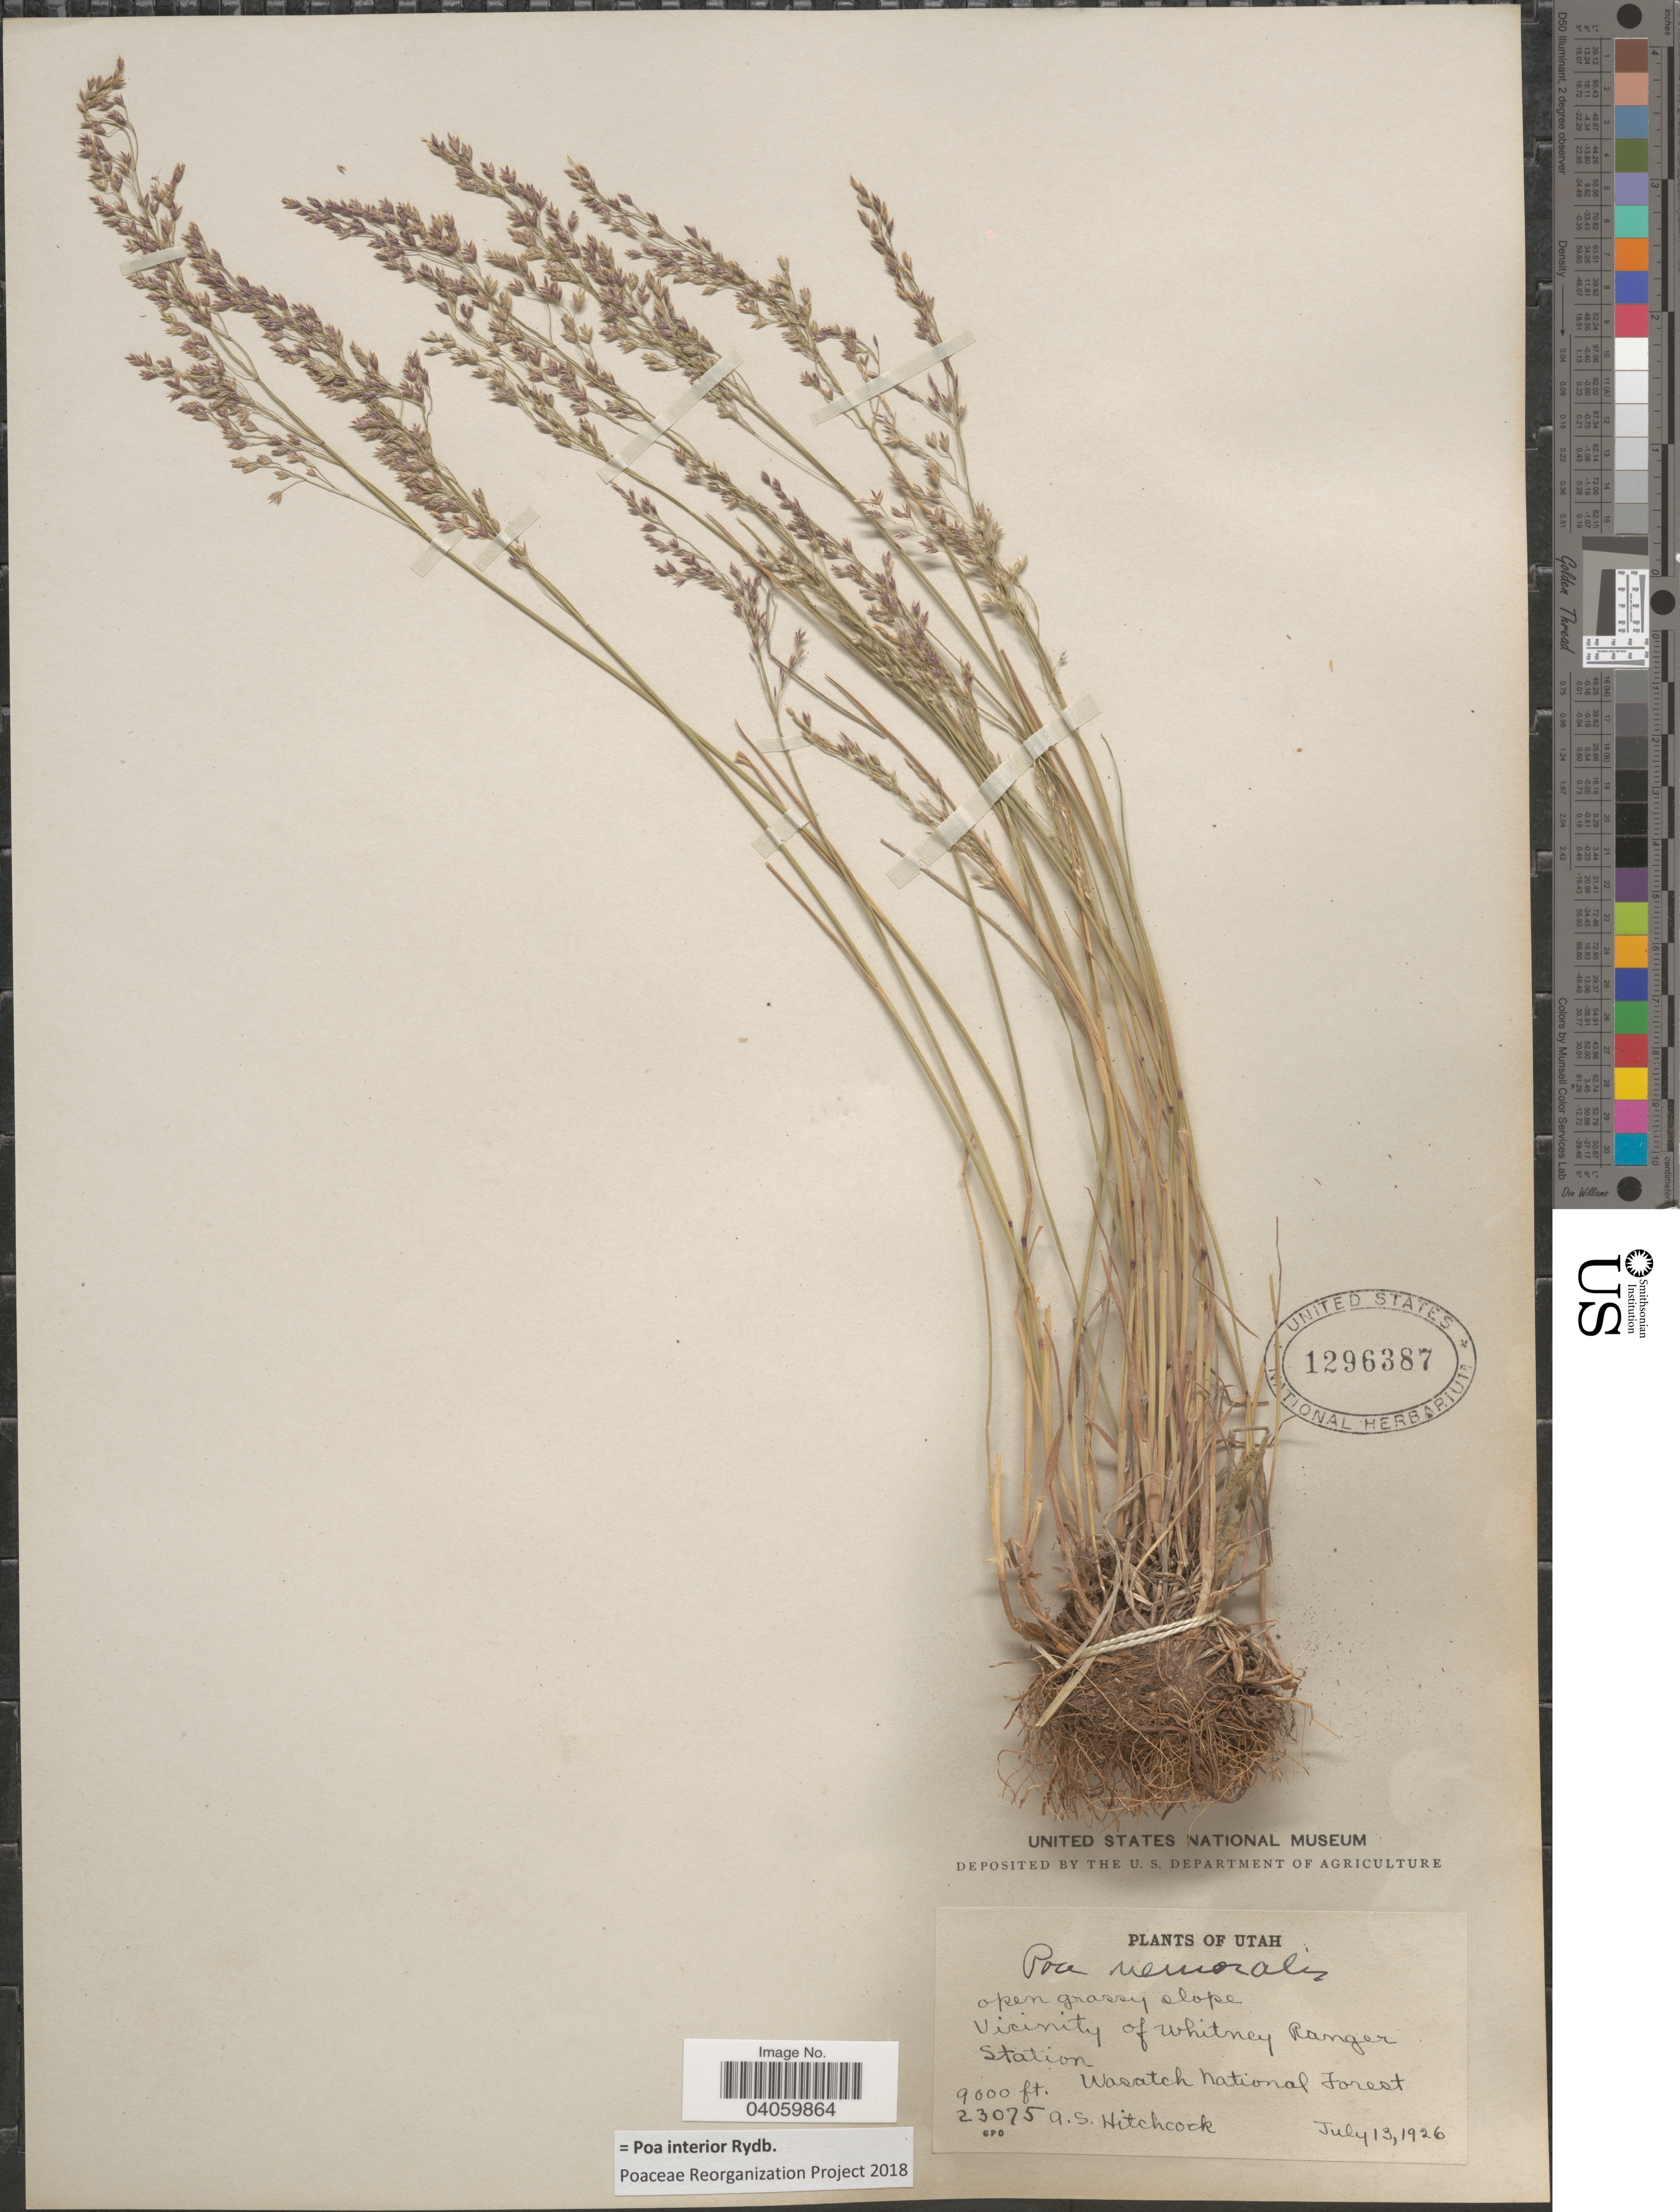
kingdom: Plantae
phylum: Tracheophyta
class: Liliopsida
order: Poales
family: Poaceae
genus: Poa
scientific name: Poa interior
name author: Rydb.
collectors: A. S. Hitchcock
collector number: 23075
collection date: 1926-07-13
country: United States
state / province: Utah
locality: Vicinity of Whitney Ranger Station. Wasatch National Forest.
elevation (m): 2743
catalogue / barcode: US 1296387